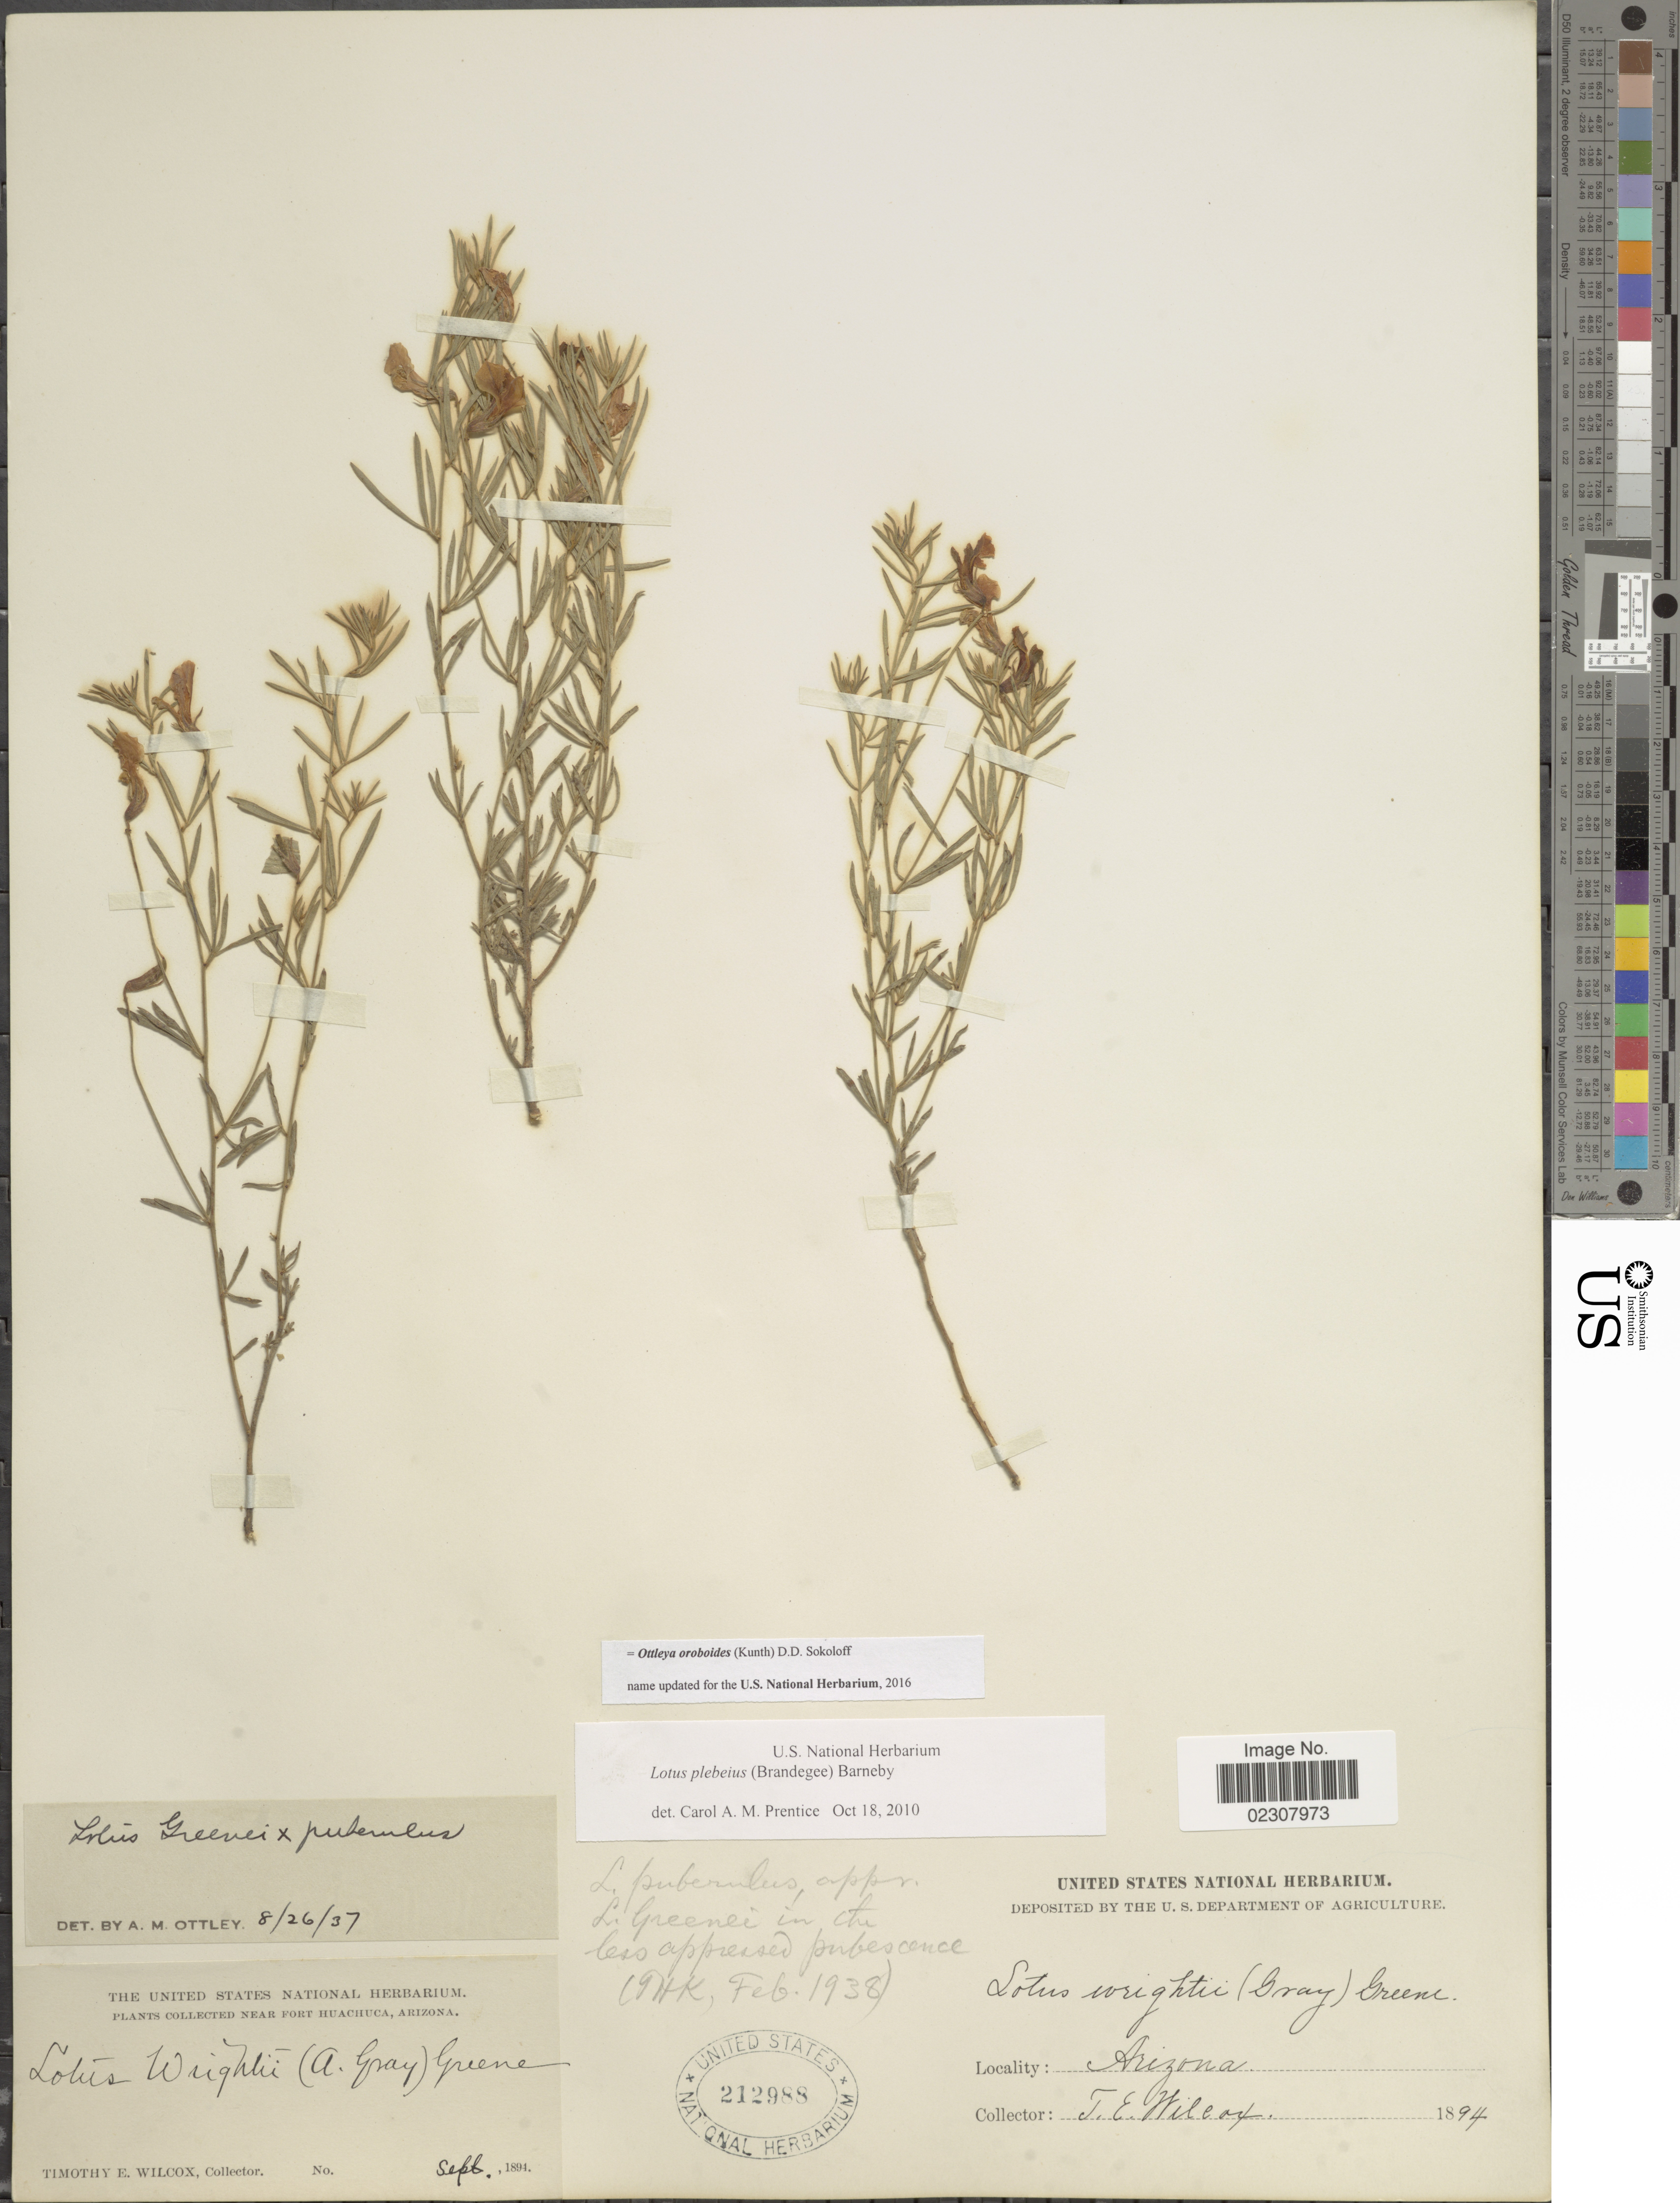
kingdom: Plantae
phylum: Tracheophyta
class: Magnoliopsida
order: Fabales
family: Fabaceae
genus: Ottleya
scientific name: Ottleya oroboides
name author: (Kunth) D.D. Sokoloff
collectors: T. E. Wilcox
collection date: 1894-09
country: United States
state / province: Arizona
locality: Near Port Huachuca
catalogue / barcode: US 212988